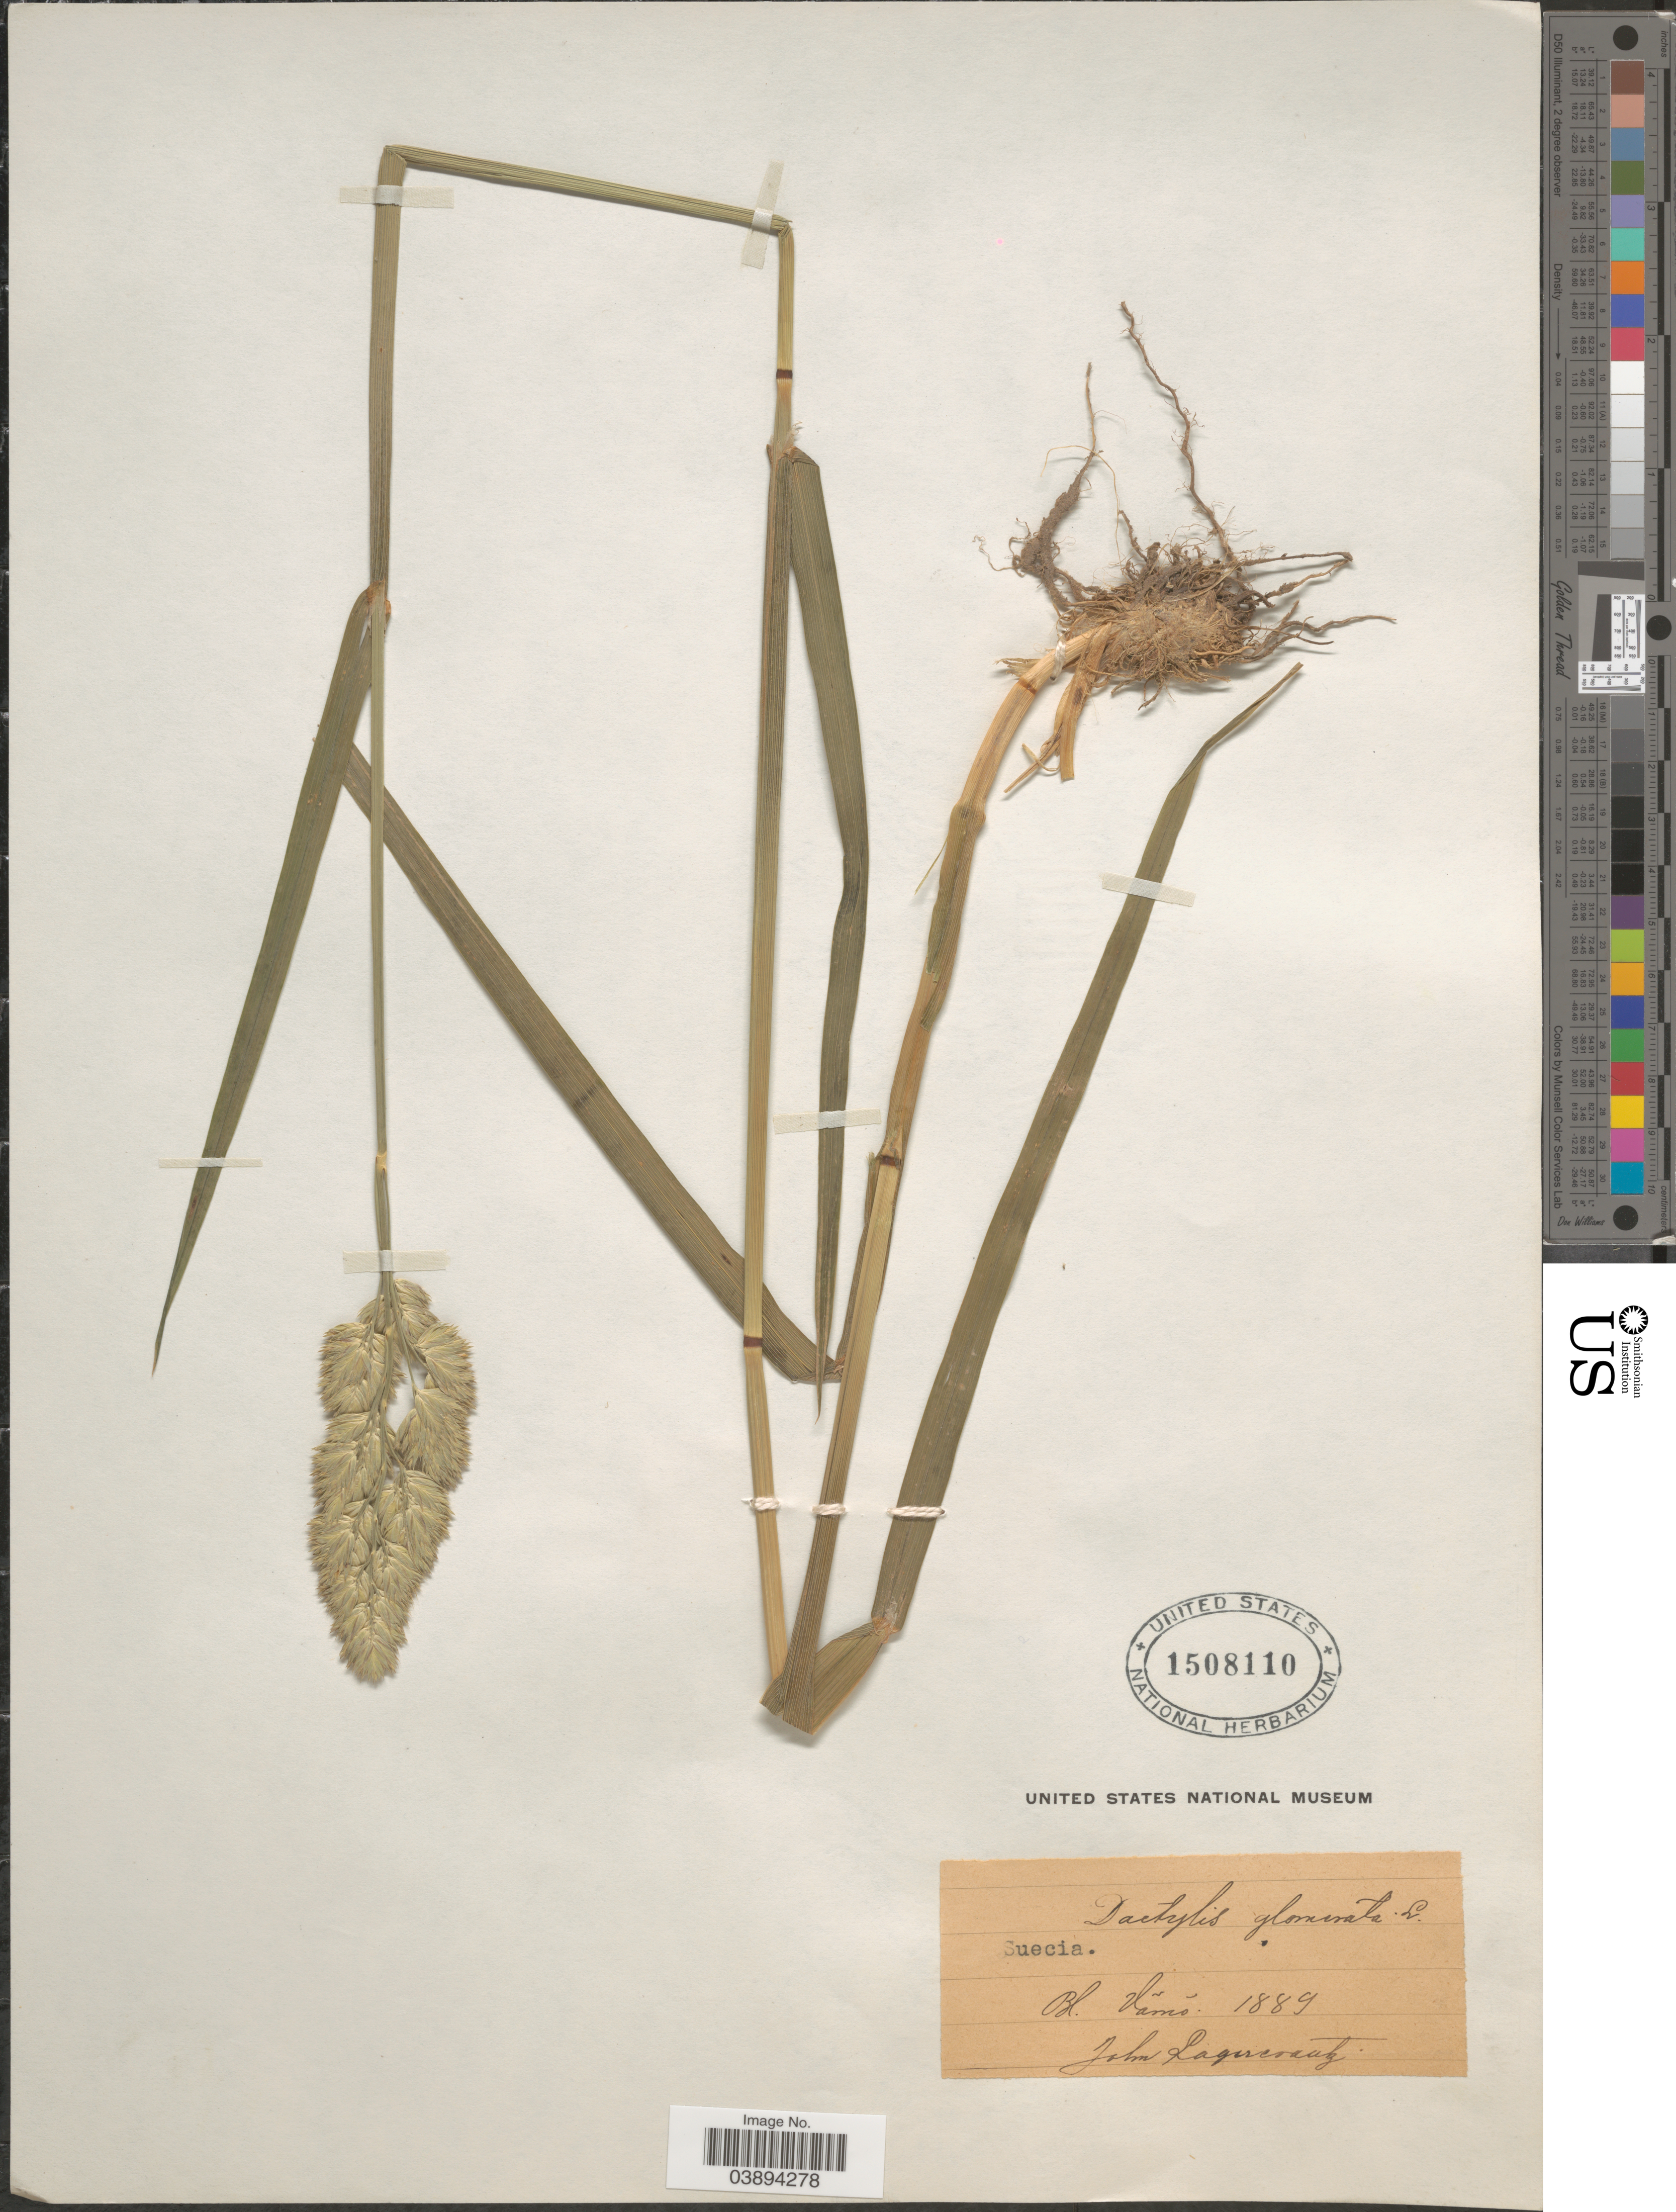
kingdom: Plantae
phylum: Tracheophyta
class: Liliopsida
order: Poales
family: Poaceae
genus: Dactylis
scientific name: Dactylis glomerata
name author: L.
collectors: J. Lagercrantz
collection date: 1889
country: Sweden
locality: Suecia. Bl. Vãmó.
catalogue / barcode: US 1508110